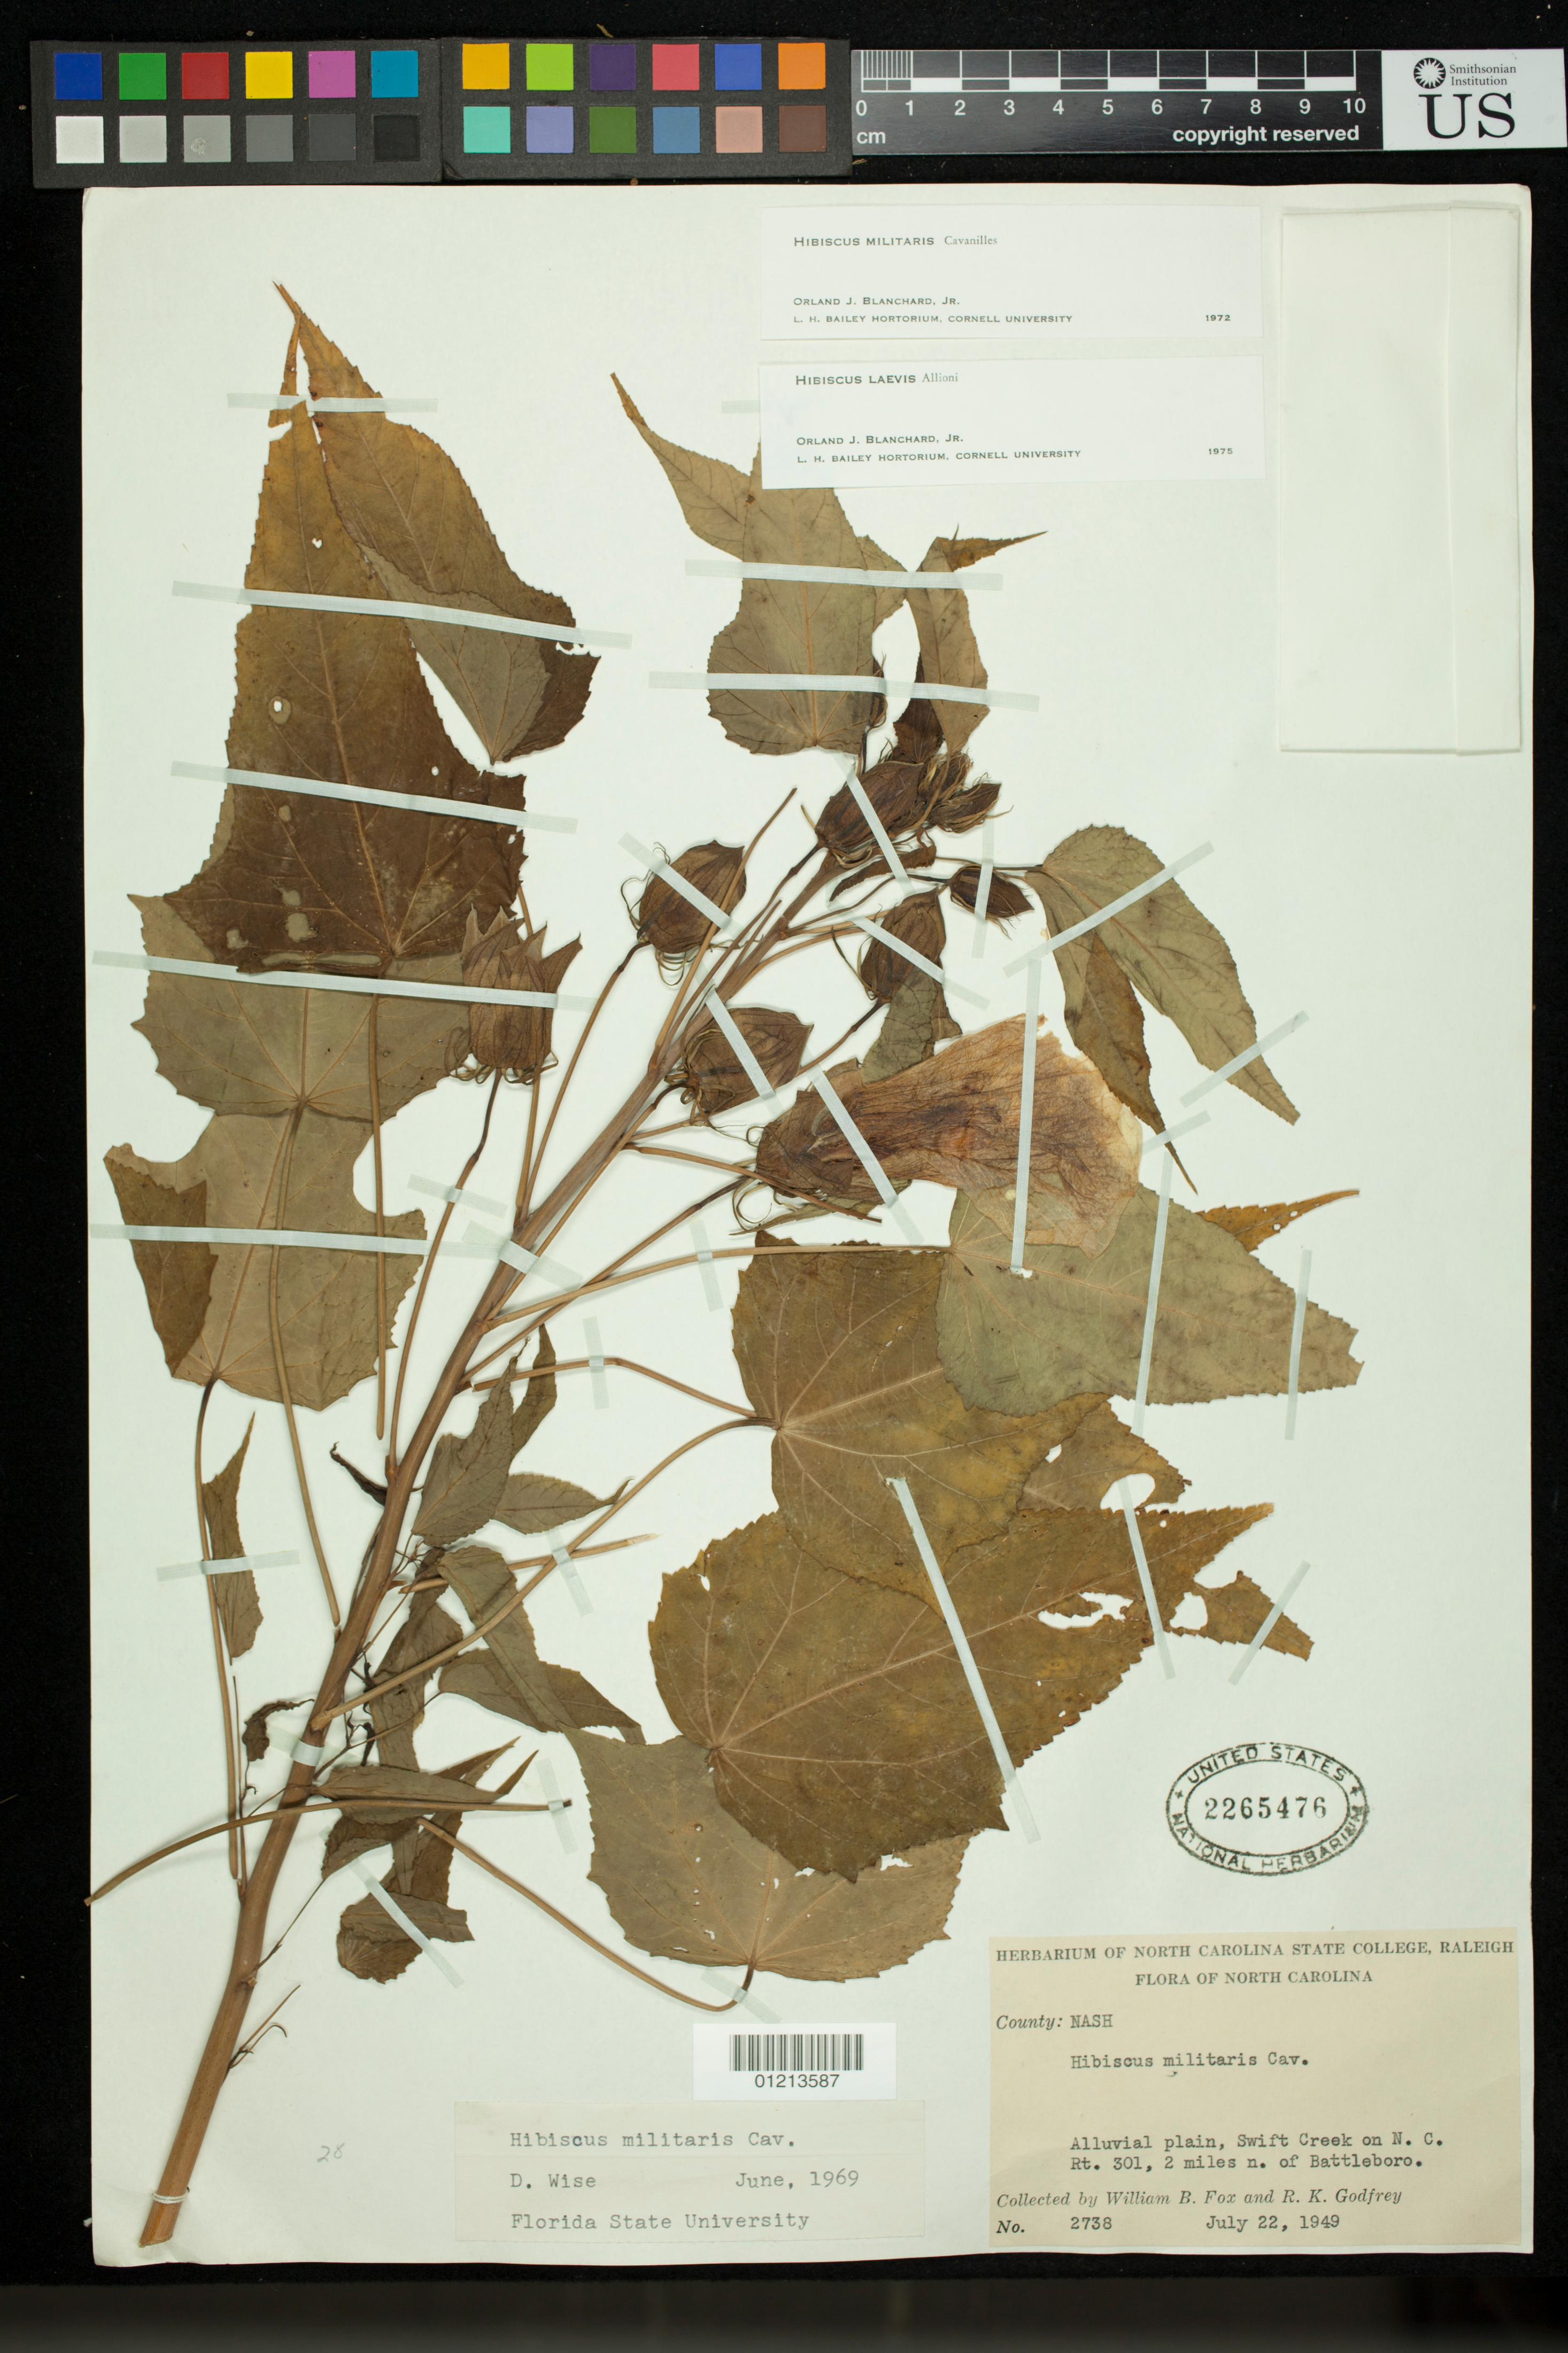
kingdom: Plantae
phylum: Tracheophyta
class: Magnoliopsida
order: Malvales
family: Malvaceae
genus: Hibiscus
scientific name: Hibiscus laevis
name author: All.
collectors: W. B. Fox & R. K. Godfrey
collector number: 2738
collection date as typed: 22 Jul 1949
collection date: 1949-07-22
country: United States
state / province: North Carolina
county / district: Nash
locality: Nash County: Alluvial plain, Swift Creek on N. C. Rt. 301, 2 miles n. of Battleboro.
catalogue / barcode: US 2265476